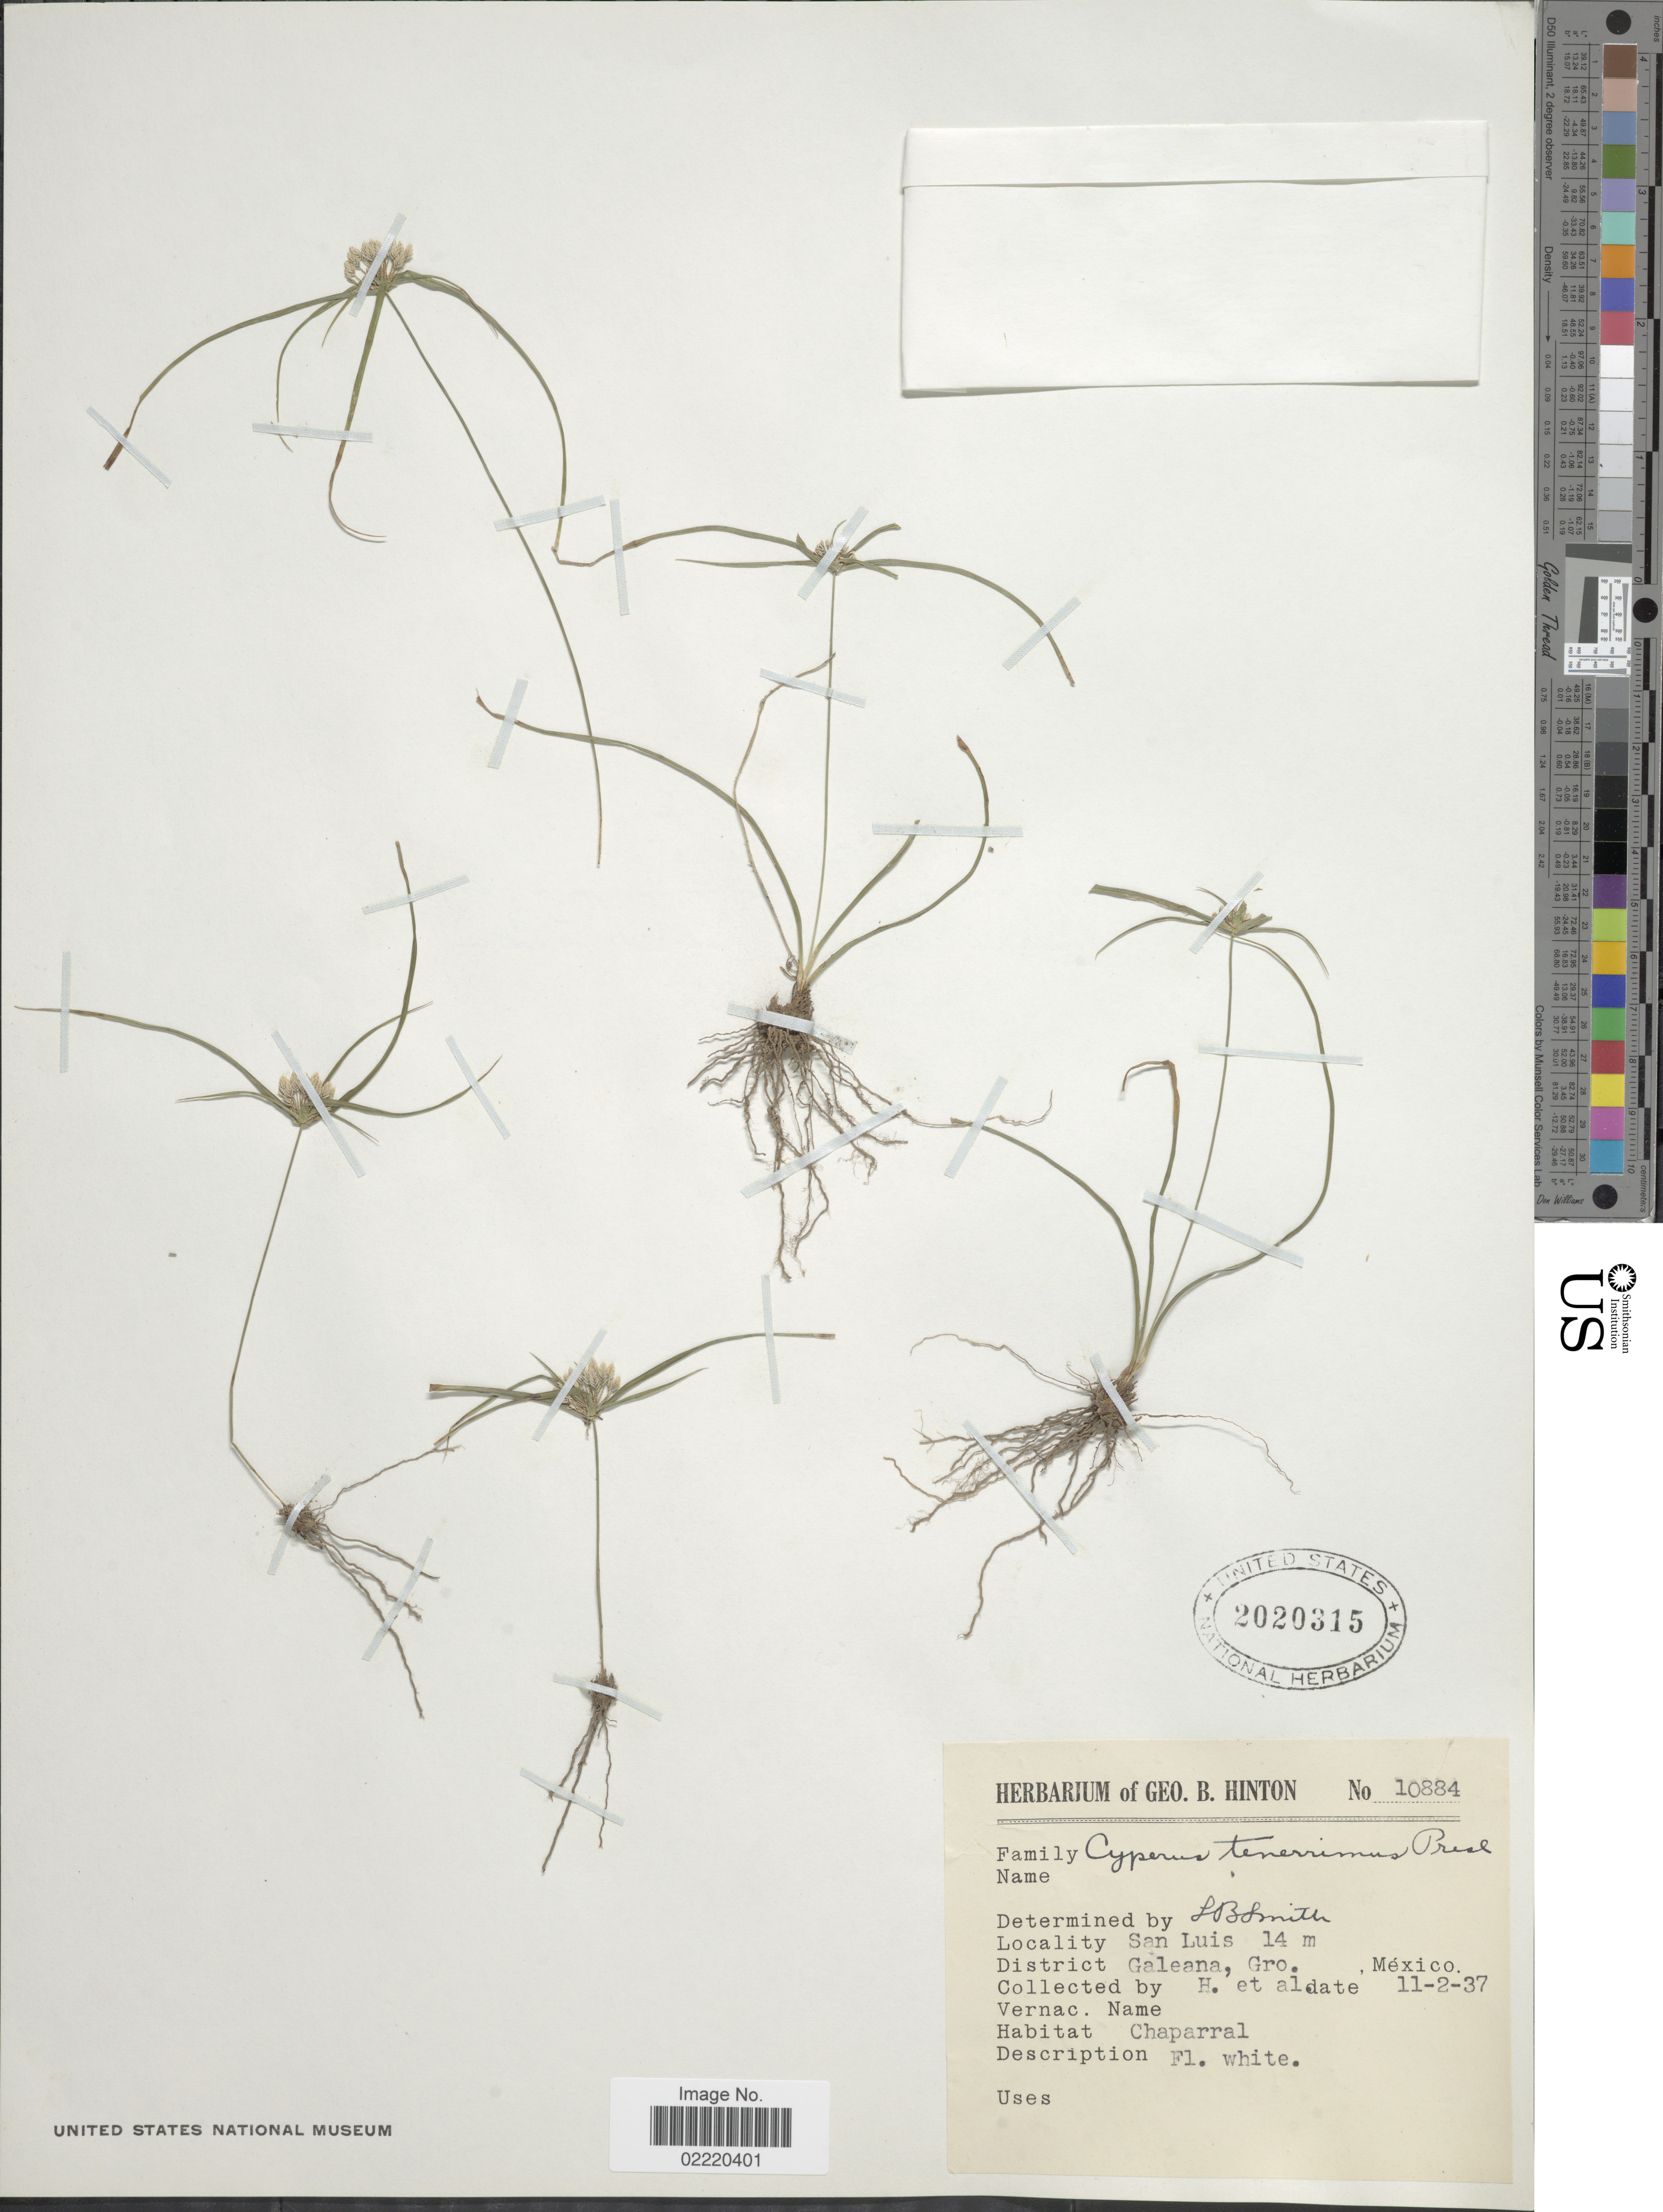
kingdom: Plantae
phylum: Tracheophyta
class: Liliopsida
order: Poales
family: Cyperaceae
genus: Cyperus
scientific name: Cyperus tenerrimus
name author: J. Presl & C. Presl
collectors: G. B. Hinton & et al.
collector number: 10884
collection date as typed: Transcribed d/m/y: 2/11/37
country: Mexico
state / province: Guerrero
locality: San Luis, District Galeana.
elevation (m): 14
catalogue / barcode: US 2020315